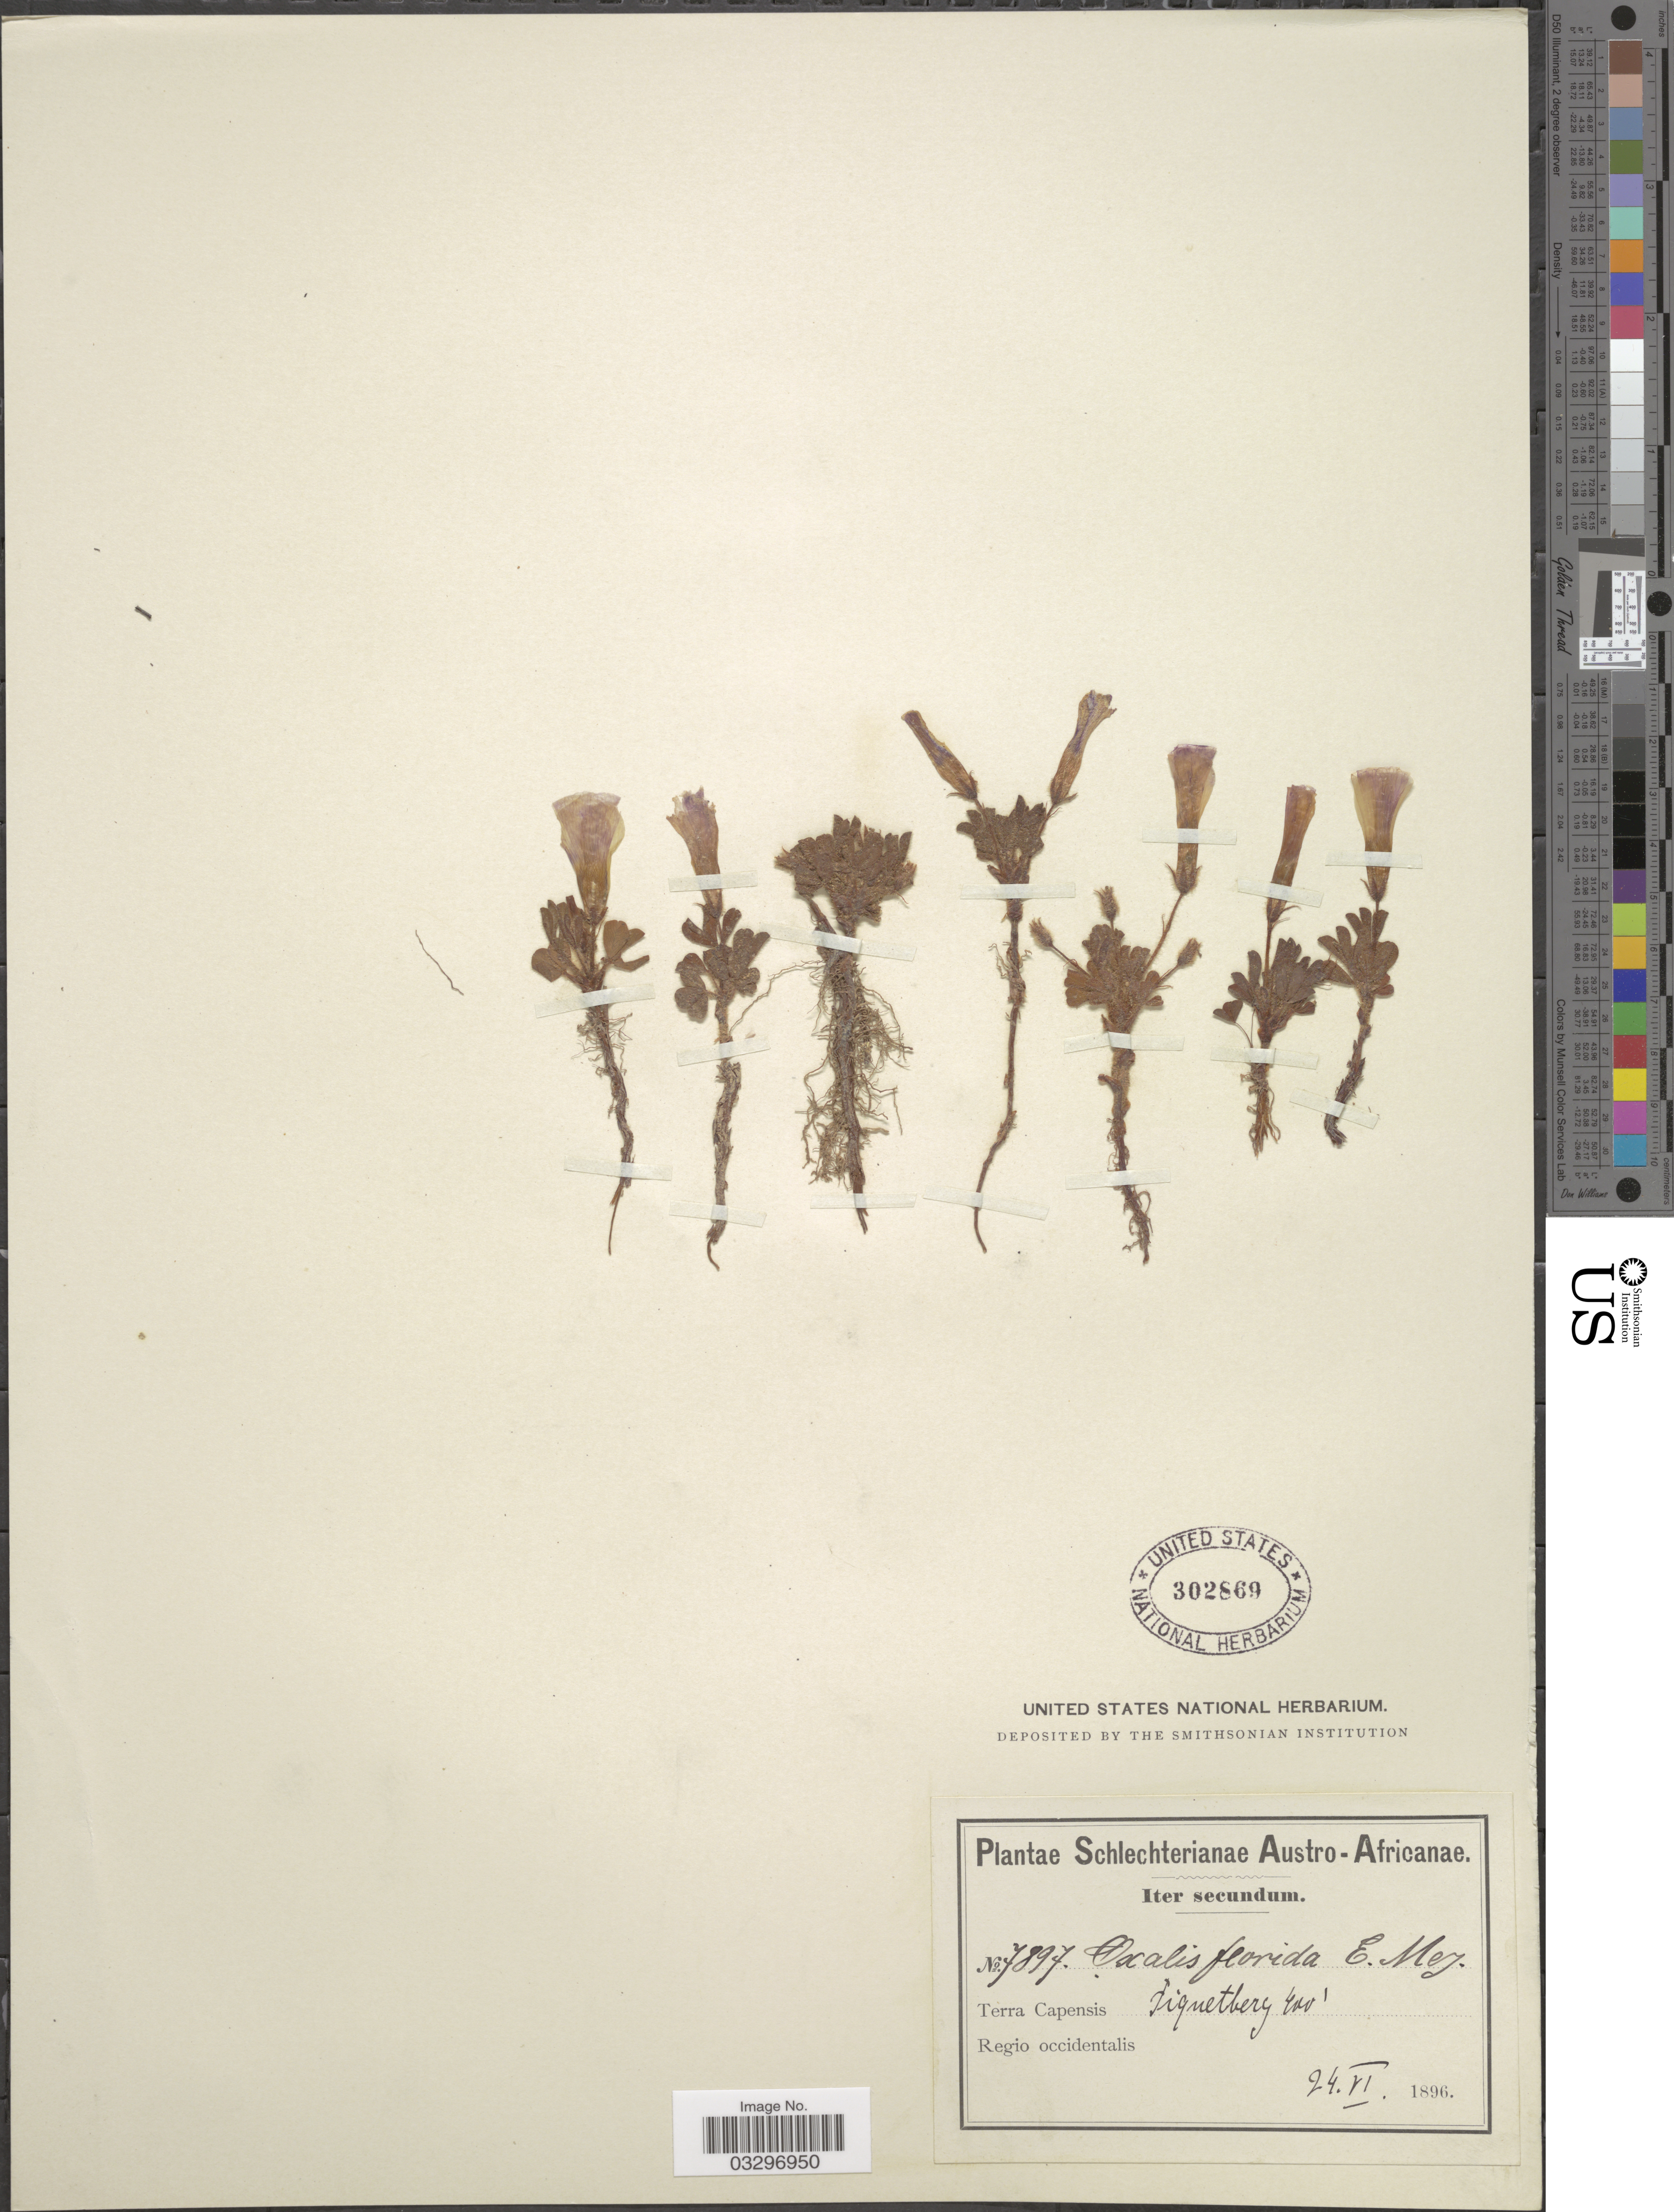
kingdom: Plantae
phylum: Tracheophyta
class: Magnoliopsida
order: Oxalidales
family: Oxalidaceae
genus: Oxalis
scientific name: Oxalis florida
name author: Salisb.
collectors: Schlechter, --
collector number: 7897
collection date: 1896-06-24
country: South Africa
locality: Austro-Africanae. Terra Capensis. Piquetberg. Regio occidentalis.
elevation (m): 122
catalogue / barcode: US 302869